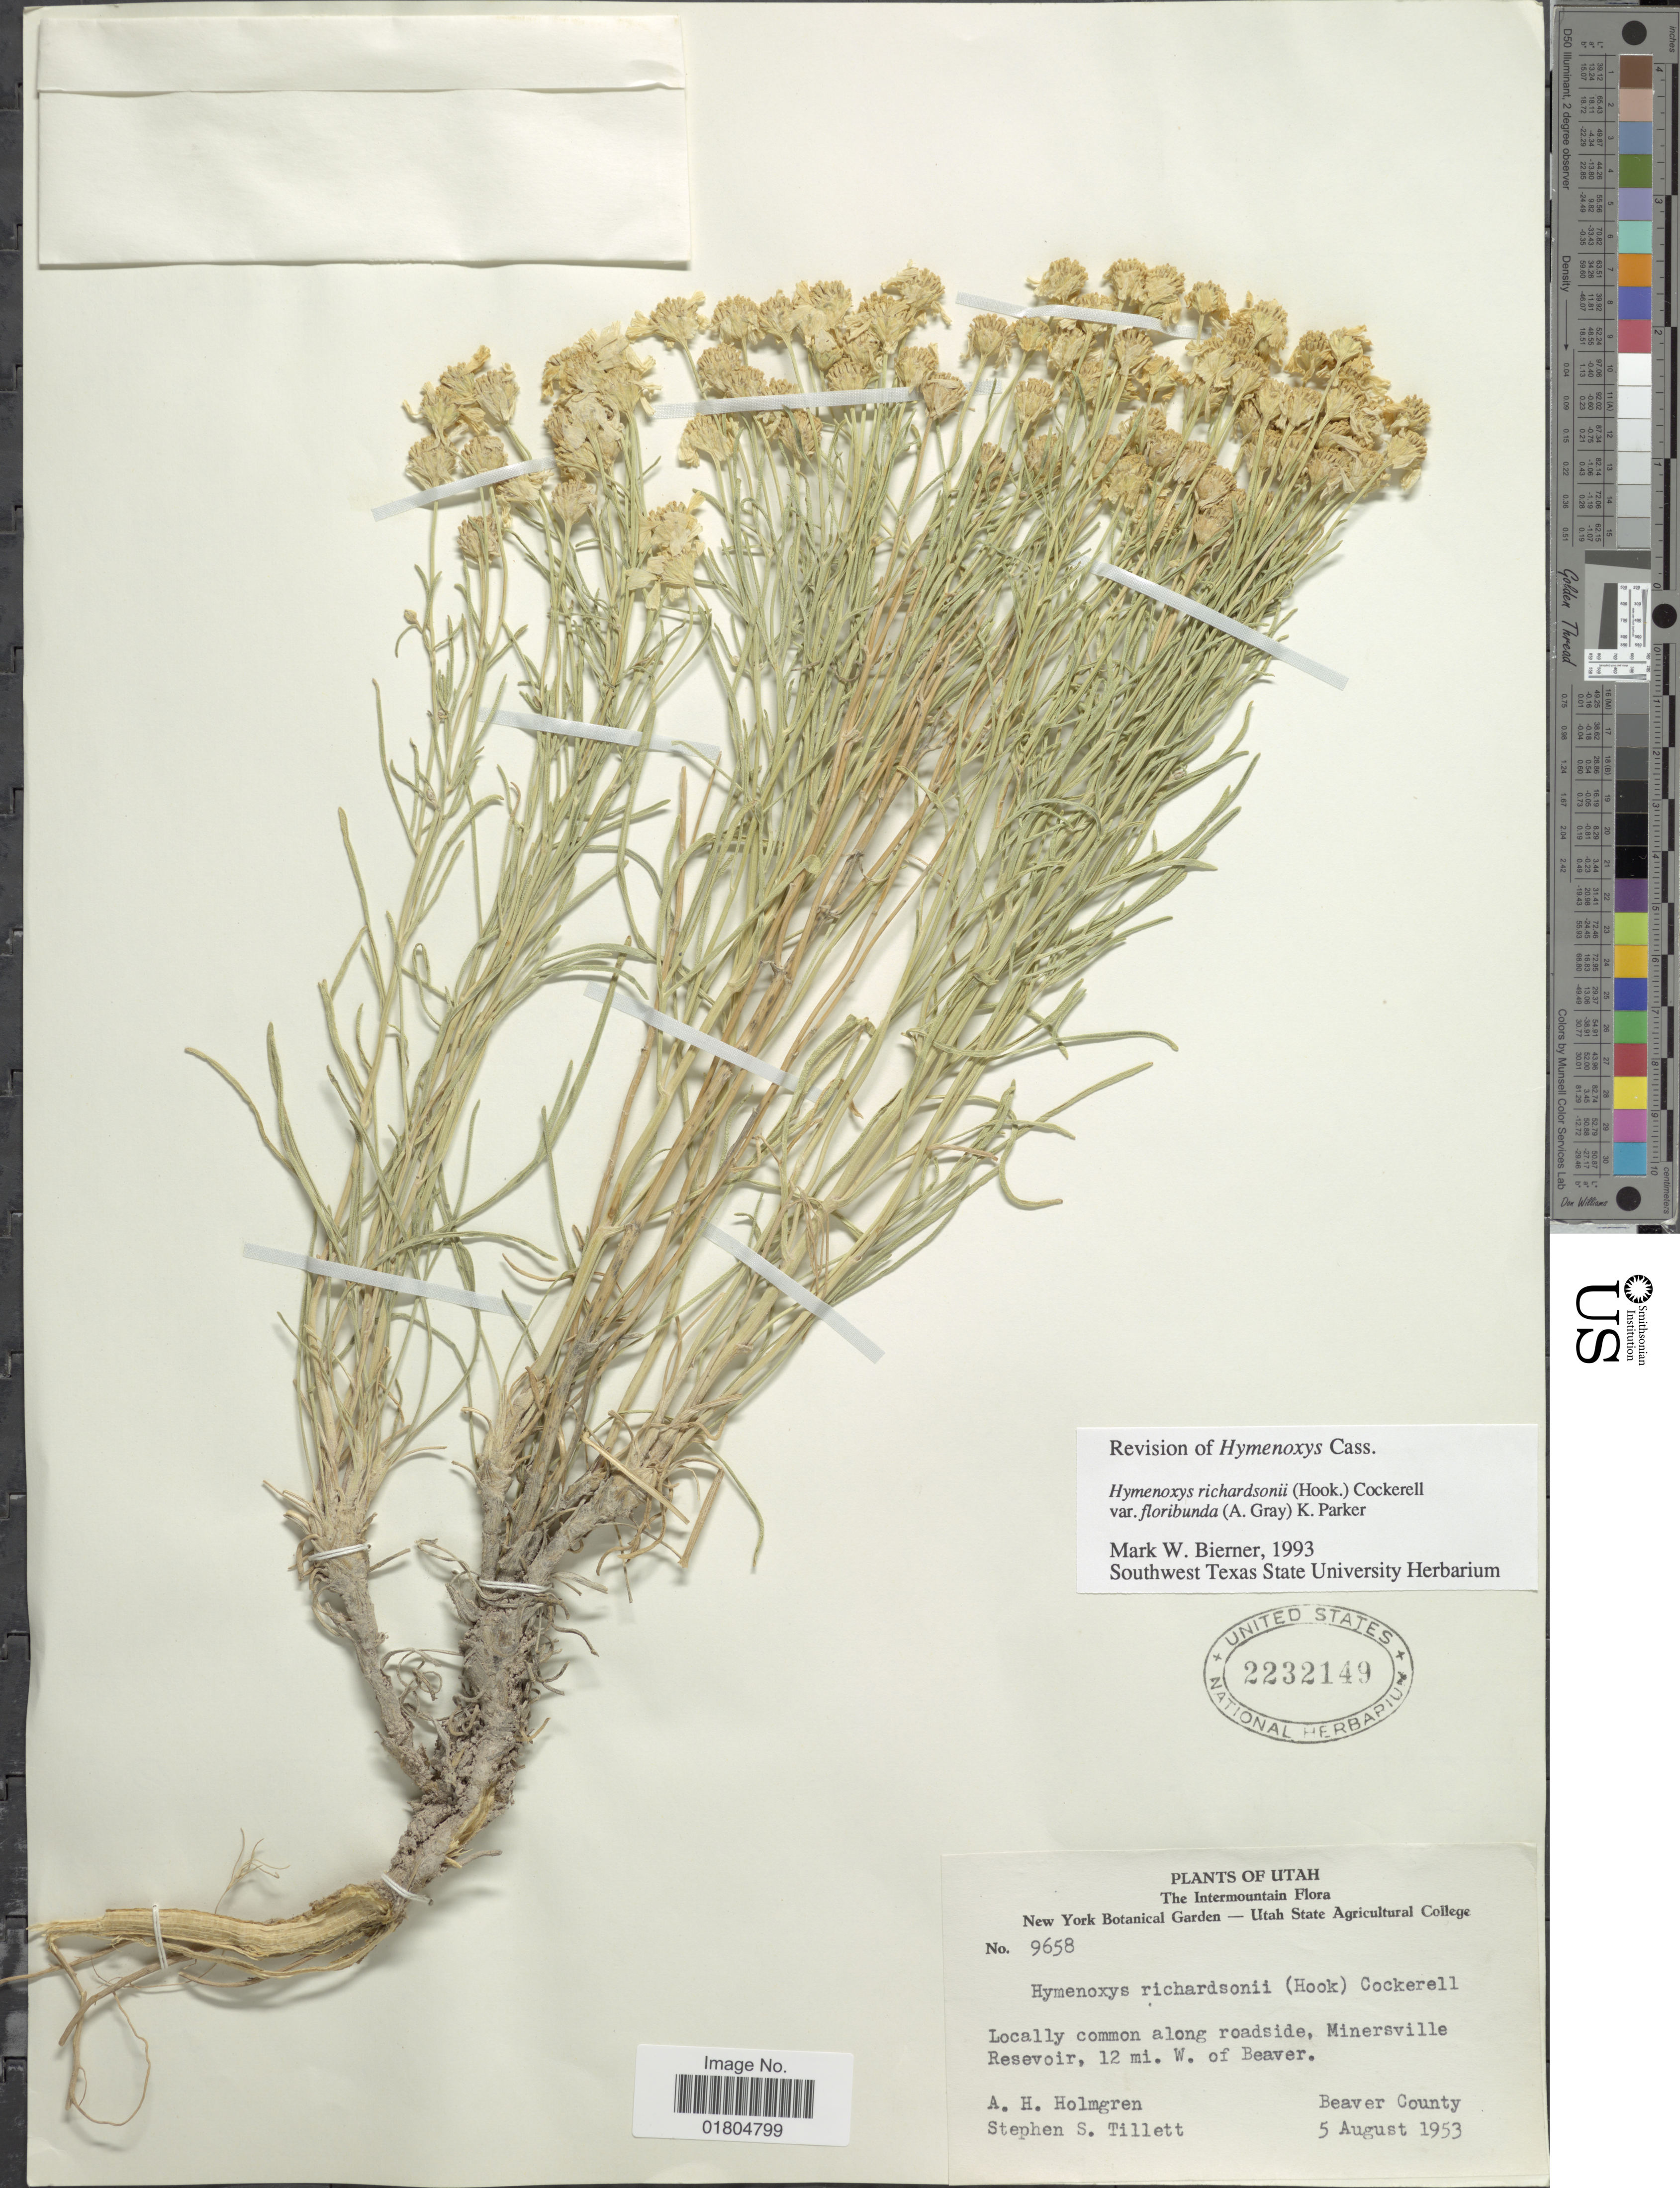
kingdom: Plantae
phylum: Tracheophyta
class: Magnoliopsida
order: Asterales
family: Asteraceae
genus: Hymenoxys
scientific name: Hymenoxys richardsonii var. floribunda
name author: (A. Gray) K.F. Parker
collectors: A. H. Holmgren & S. S. Tillett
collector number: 9658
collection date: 1953-08-05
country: United States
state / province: Utah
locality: Intermountain. Minersville Reservoir, 12 mi. W. of Beaver. Beaver County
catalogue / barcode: US 2232149